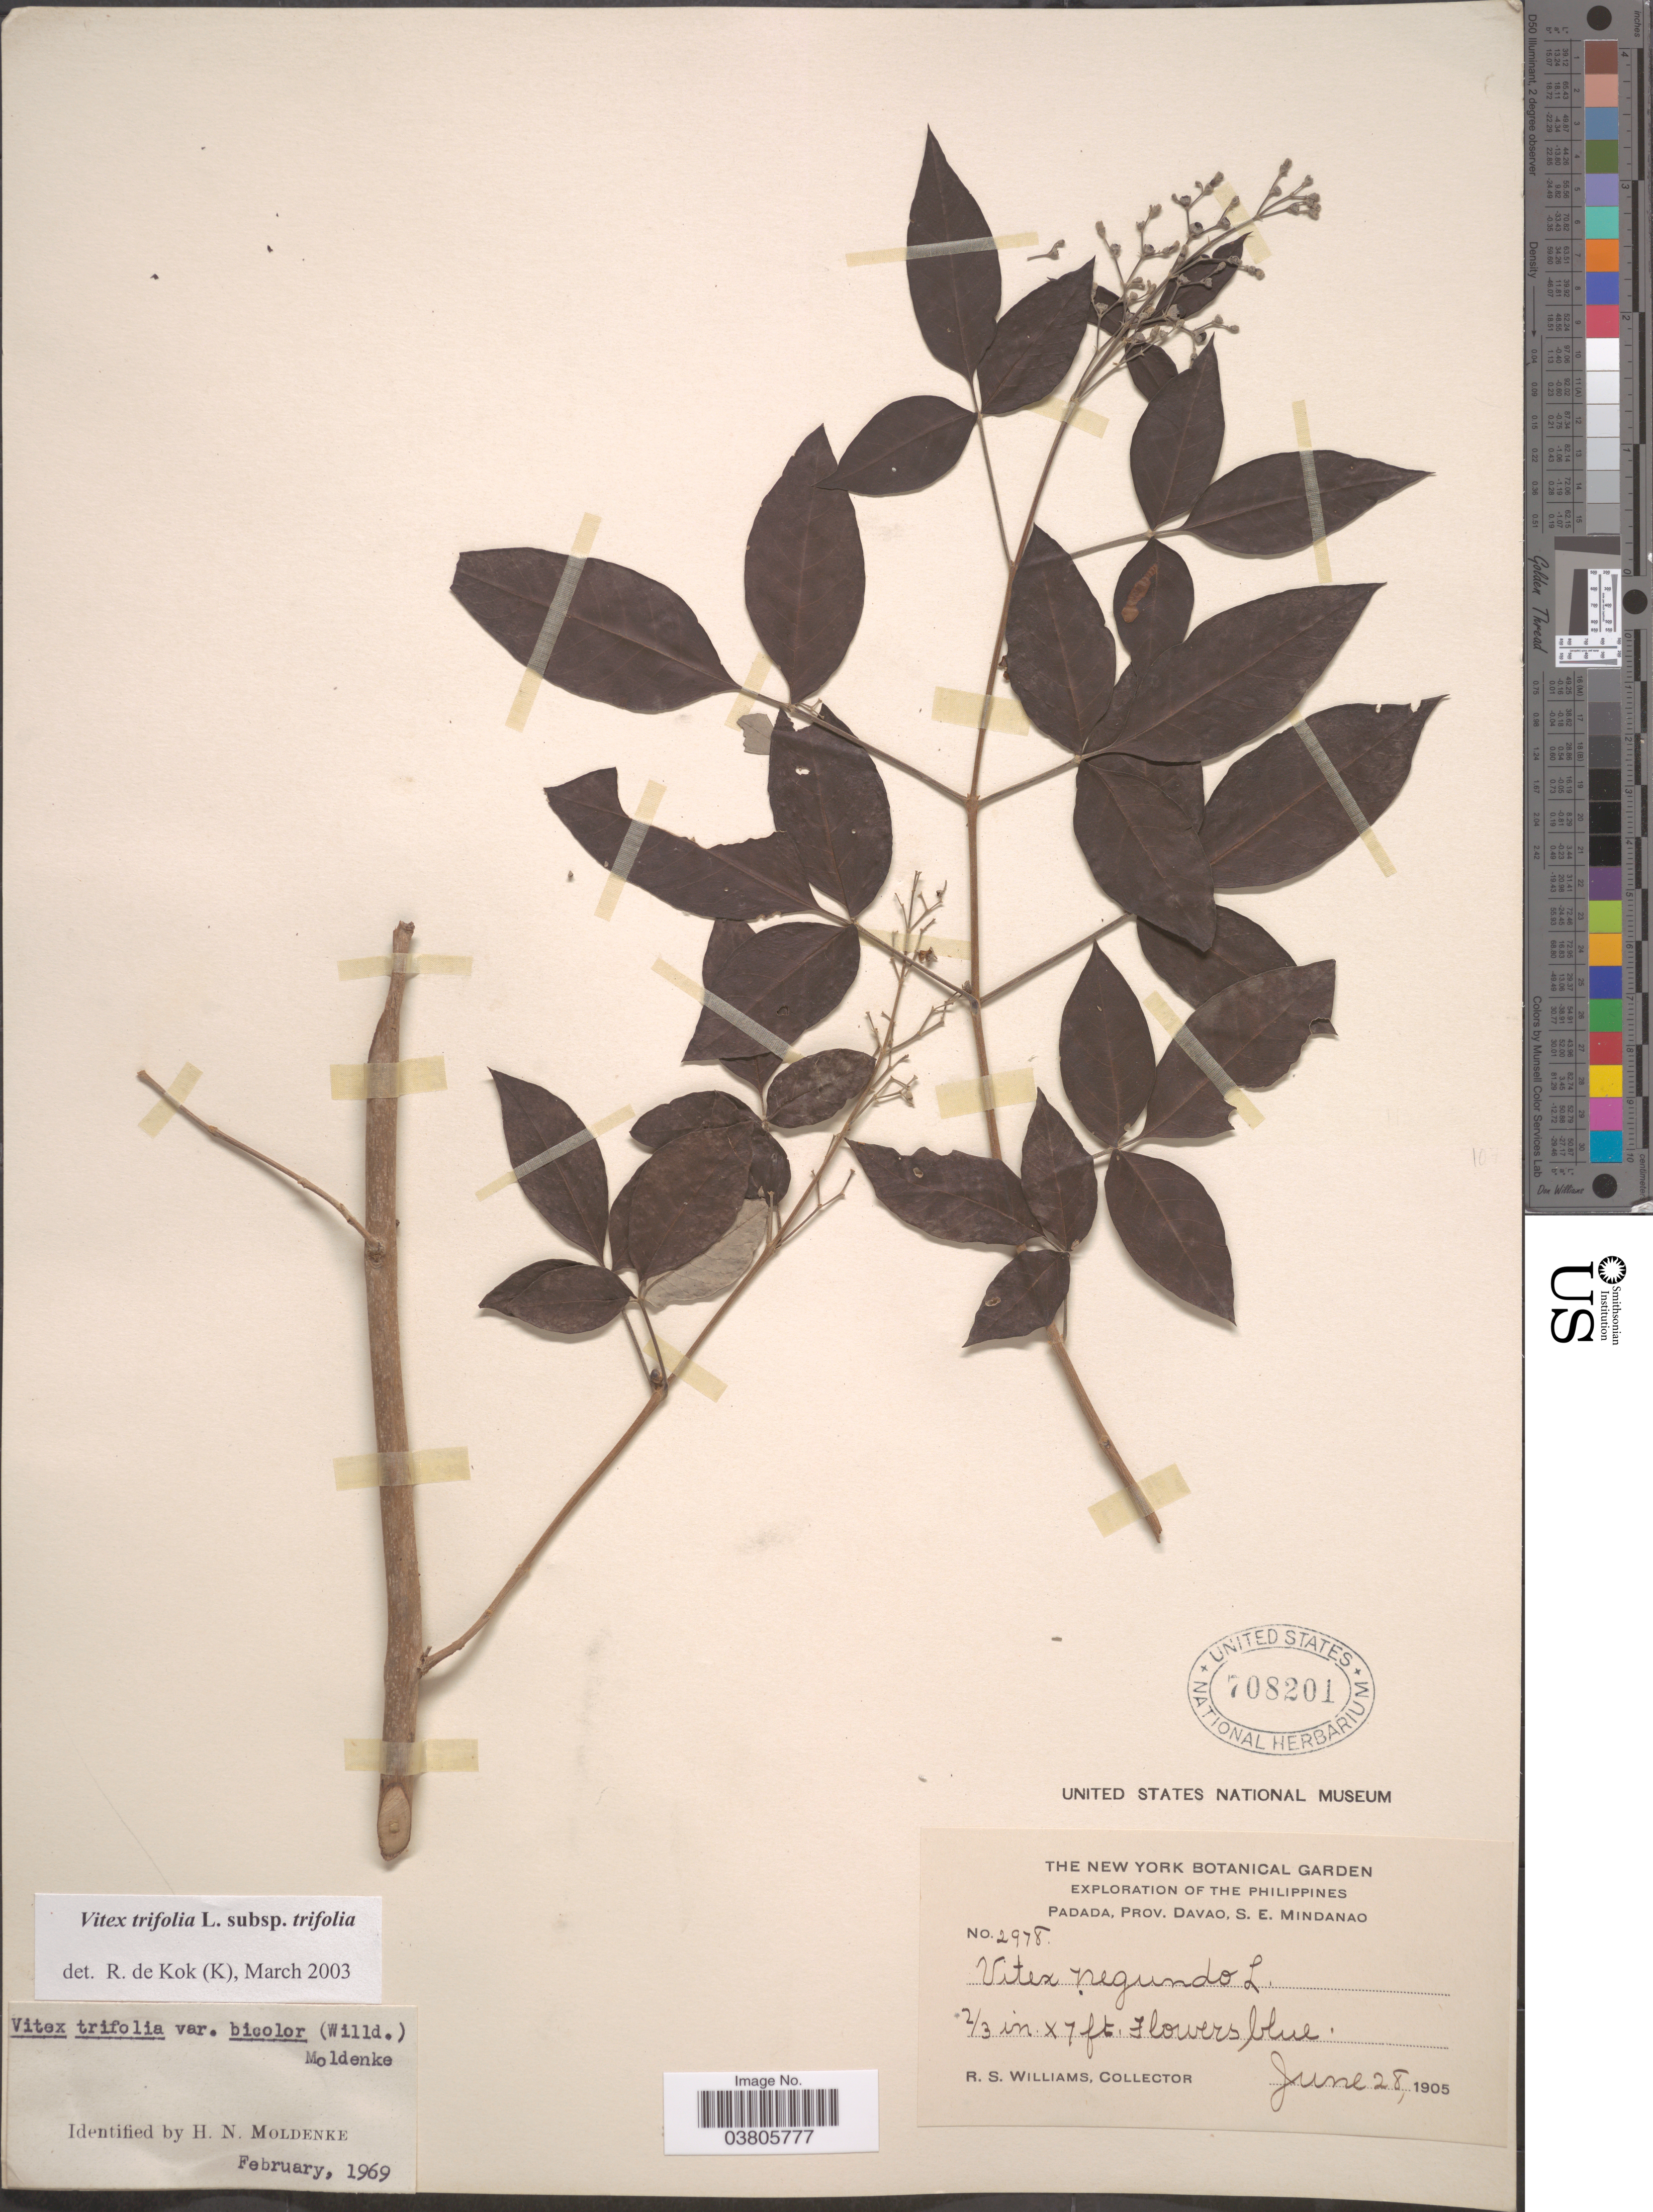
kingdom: Plantae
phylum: Tracheophyta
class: Magnoliopsida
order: Lamiales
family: Lamiaceae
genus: Vitex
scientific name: Vitex trifolia subsp. trifolia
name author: Vahl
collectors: R. S. Williams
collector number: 2978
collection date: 1905-06-28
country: Philippines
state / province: Davao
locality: Padada, Prov. Davao, S.E. Mindanao.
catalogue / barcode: US 708201